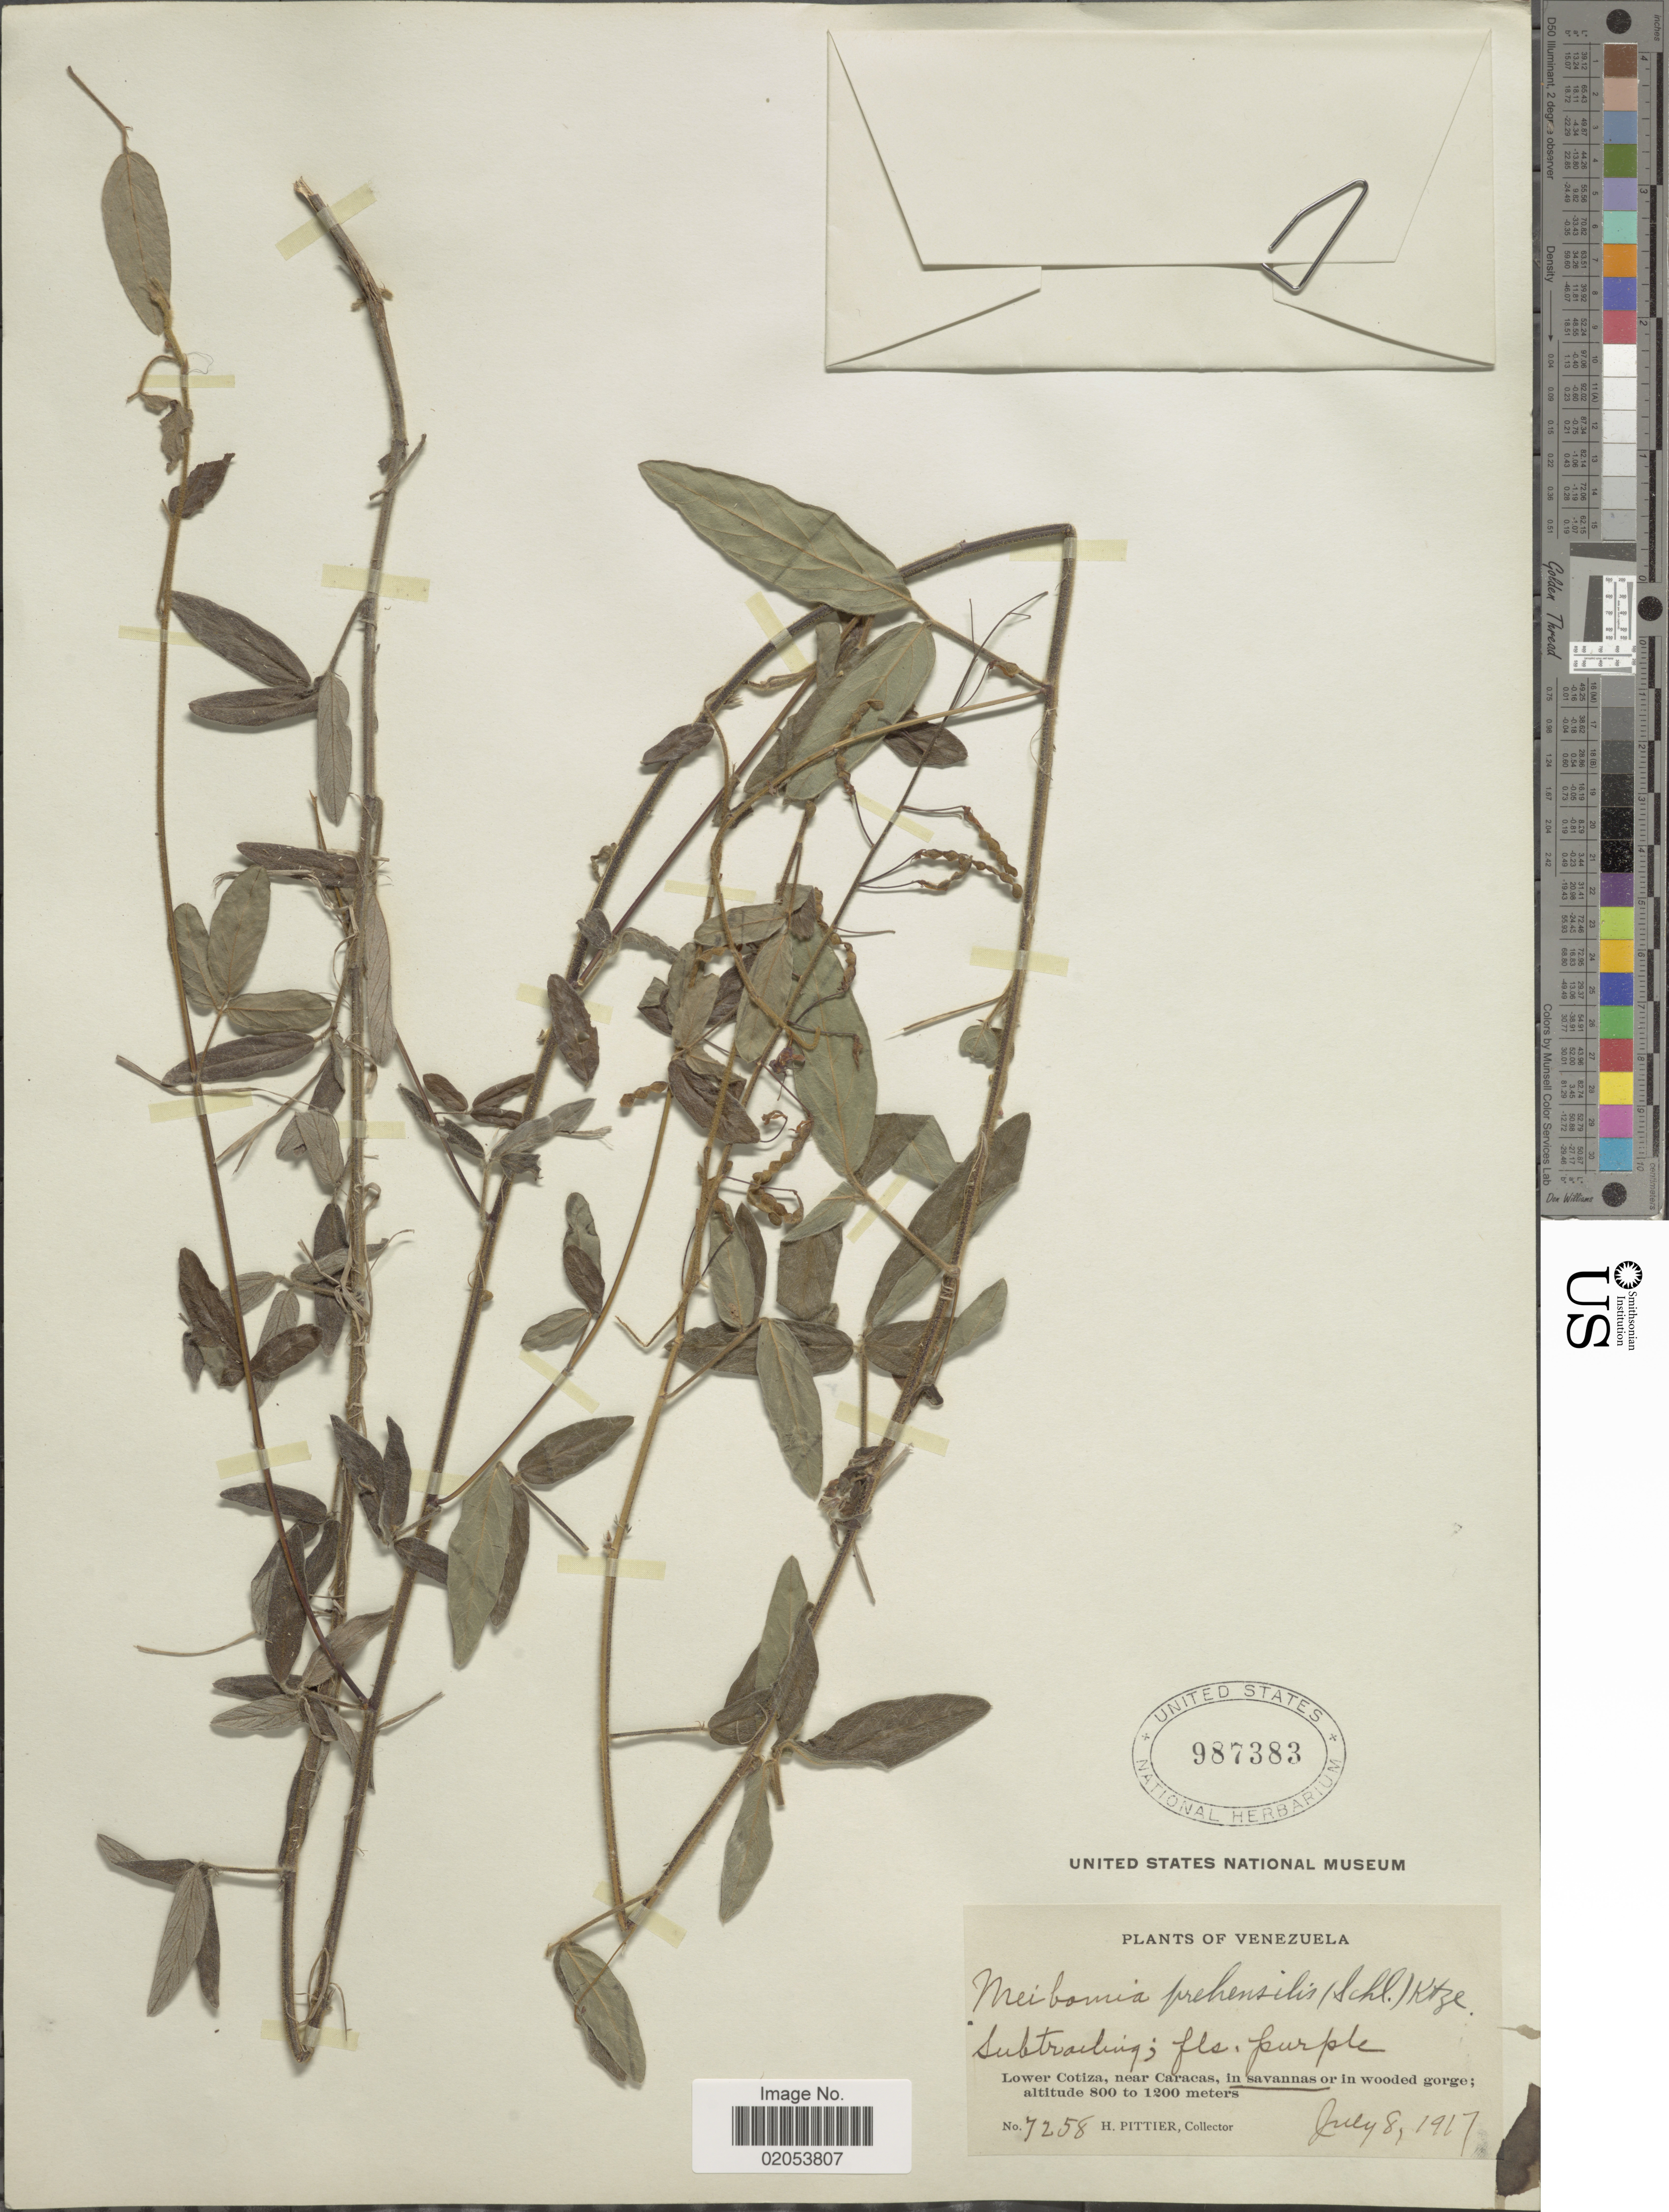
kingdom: Plantae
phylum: Tracheophyta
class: Magnoliopsida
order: Fabales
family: Fabaceae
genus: Desmodium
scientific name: Desmodium prehensile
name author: Schltdl.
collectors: H. F. Pittier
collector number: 7258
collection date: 1917-07-08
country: Venezuela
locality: Lower Cotiza, near Caracas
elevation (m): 800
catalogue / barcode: US 987383